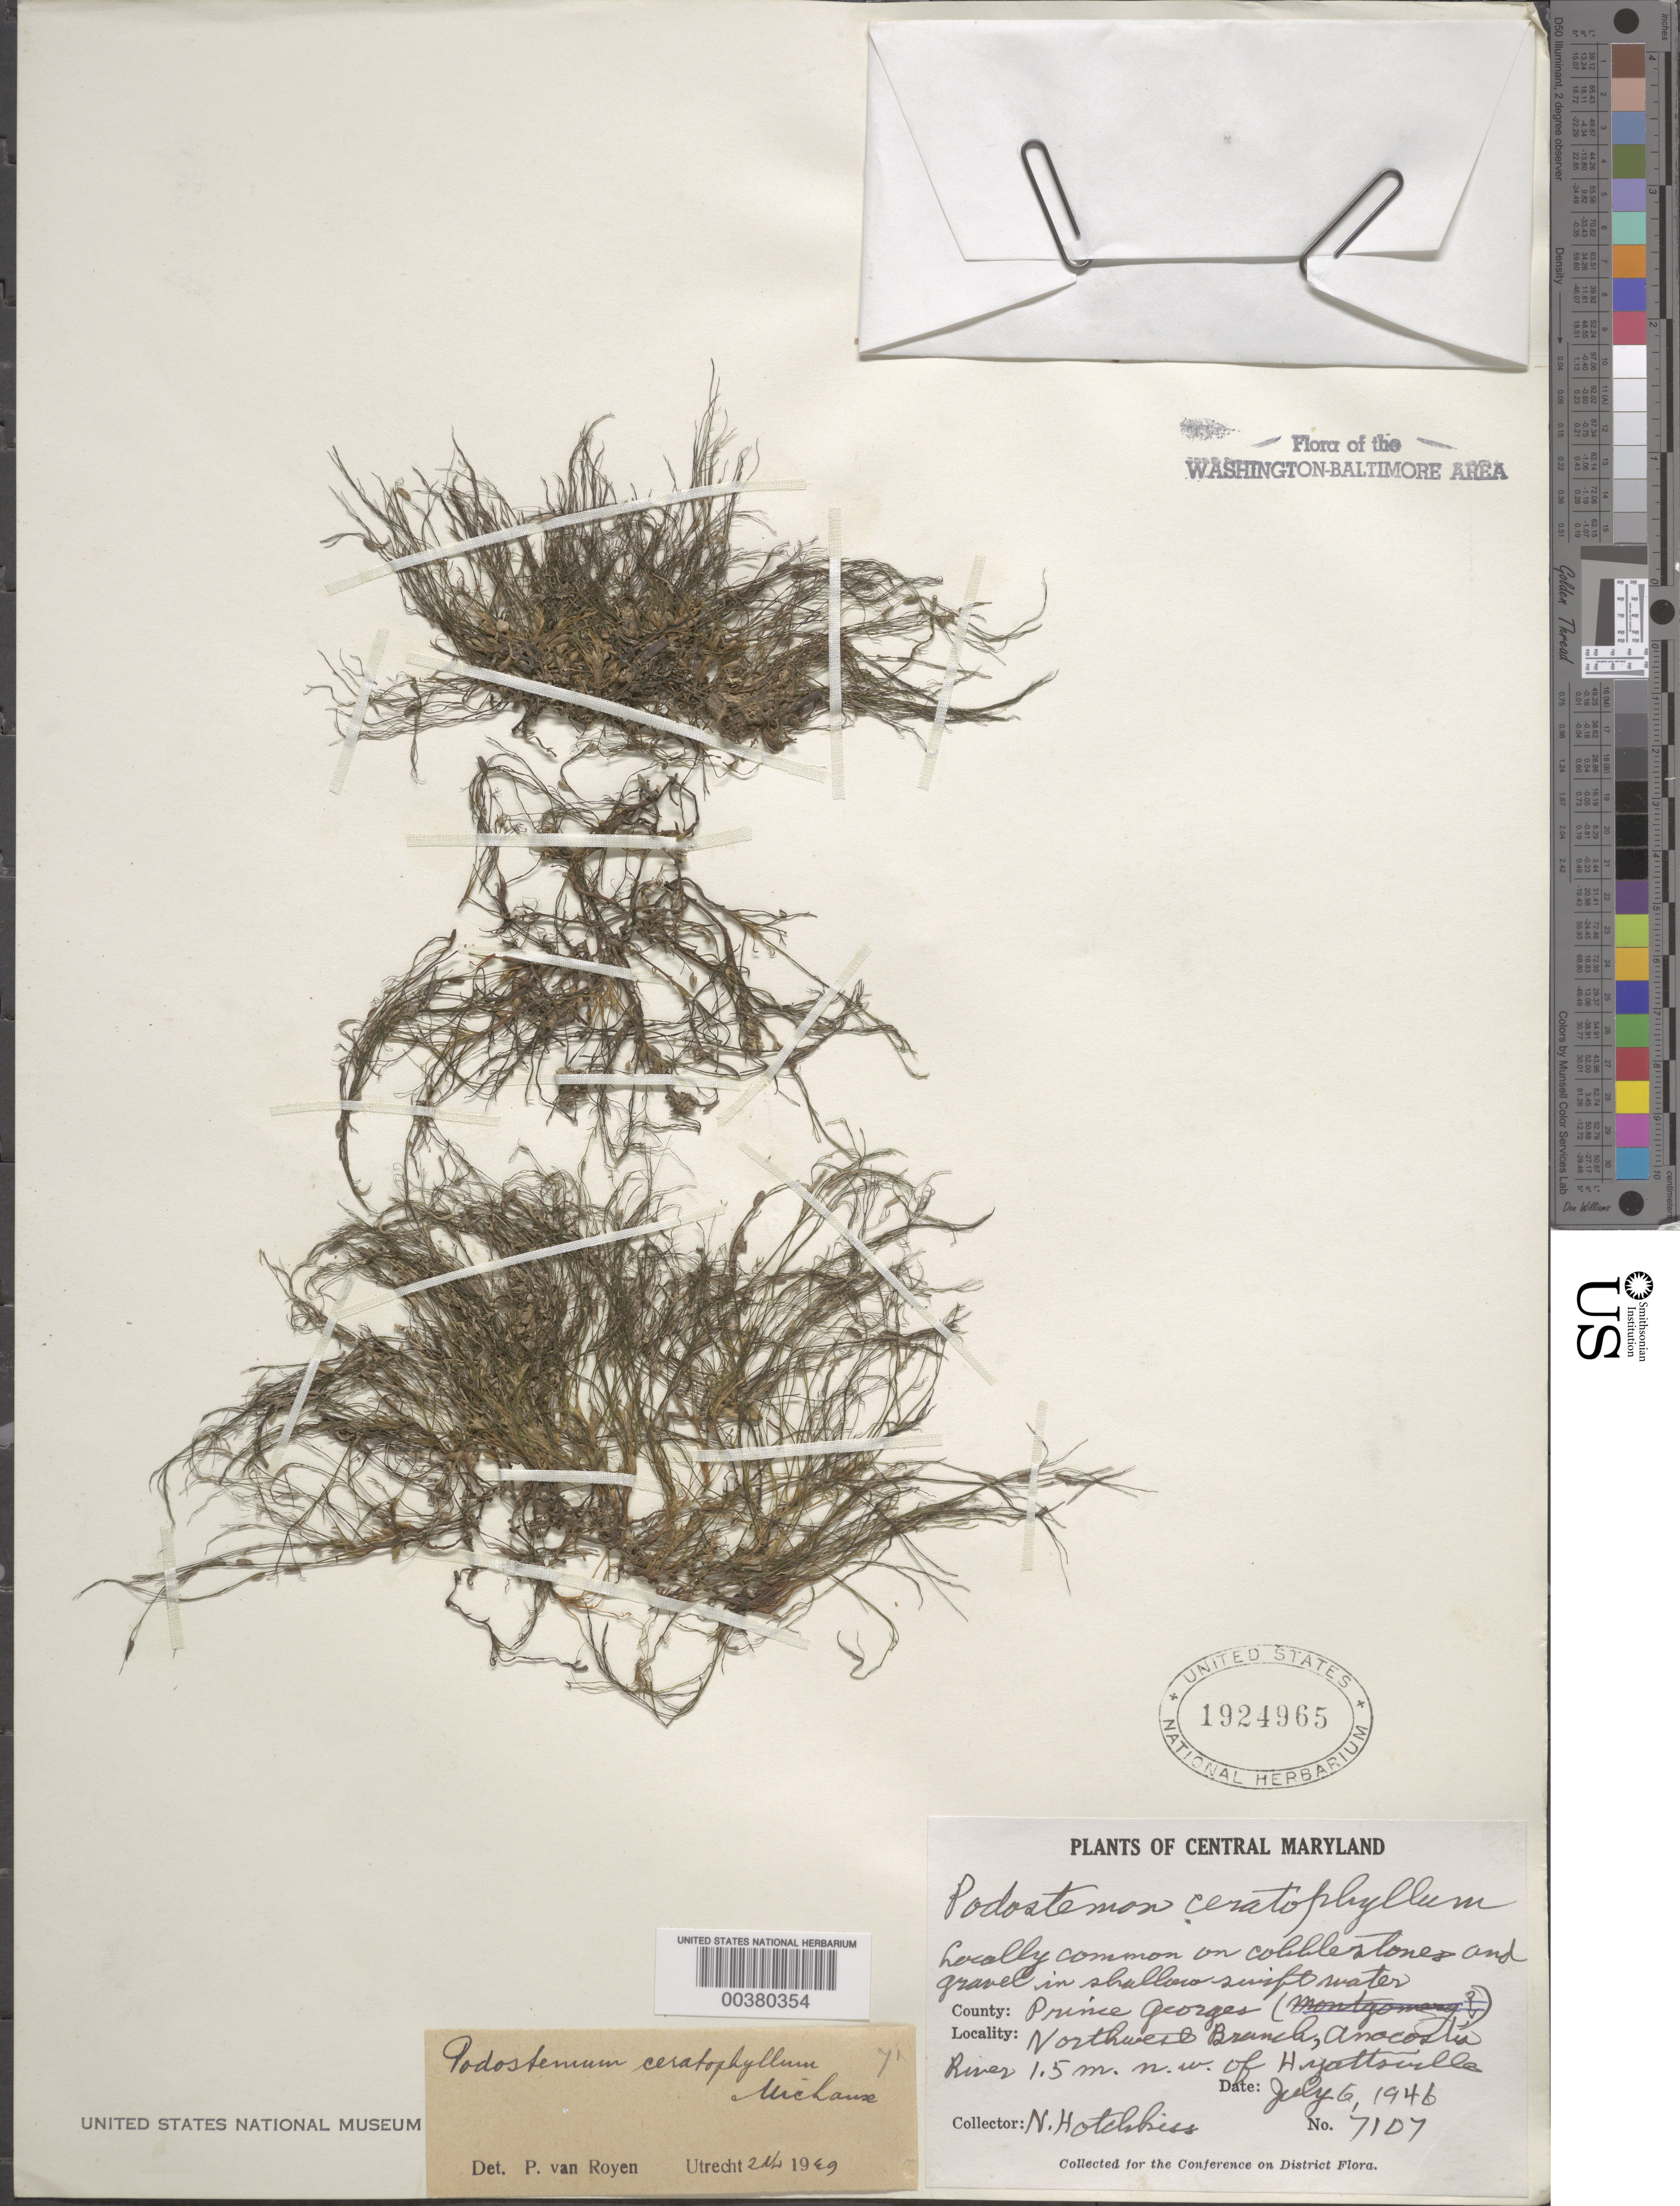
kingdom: Plantae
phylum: Tracheophyta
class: Magnoliopsida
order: Malpighiales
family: Podostemaceae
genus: Podostemum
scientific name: Podostemum ceratophylllum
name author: Michx.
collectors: N. Hotchkiss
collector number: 7107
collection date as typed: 06 Jul 1946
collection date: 1946-07-06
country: United States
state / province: Maryland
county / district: Prince George's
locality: Northwest Branch, Anacostia River, northwest of Hyattsville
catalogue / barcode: US 1924965